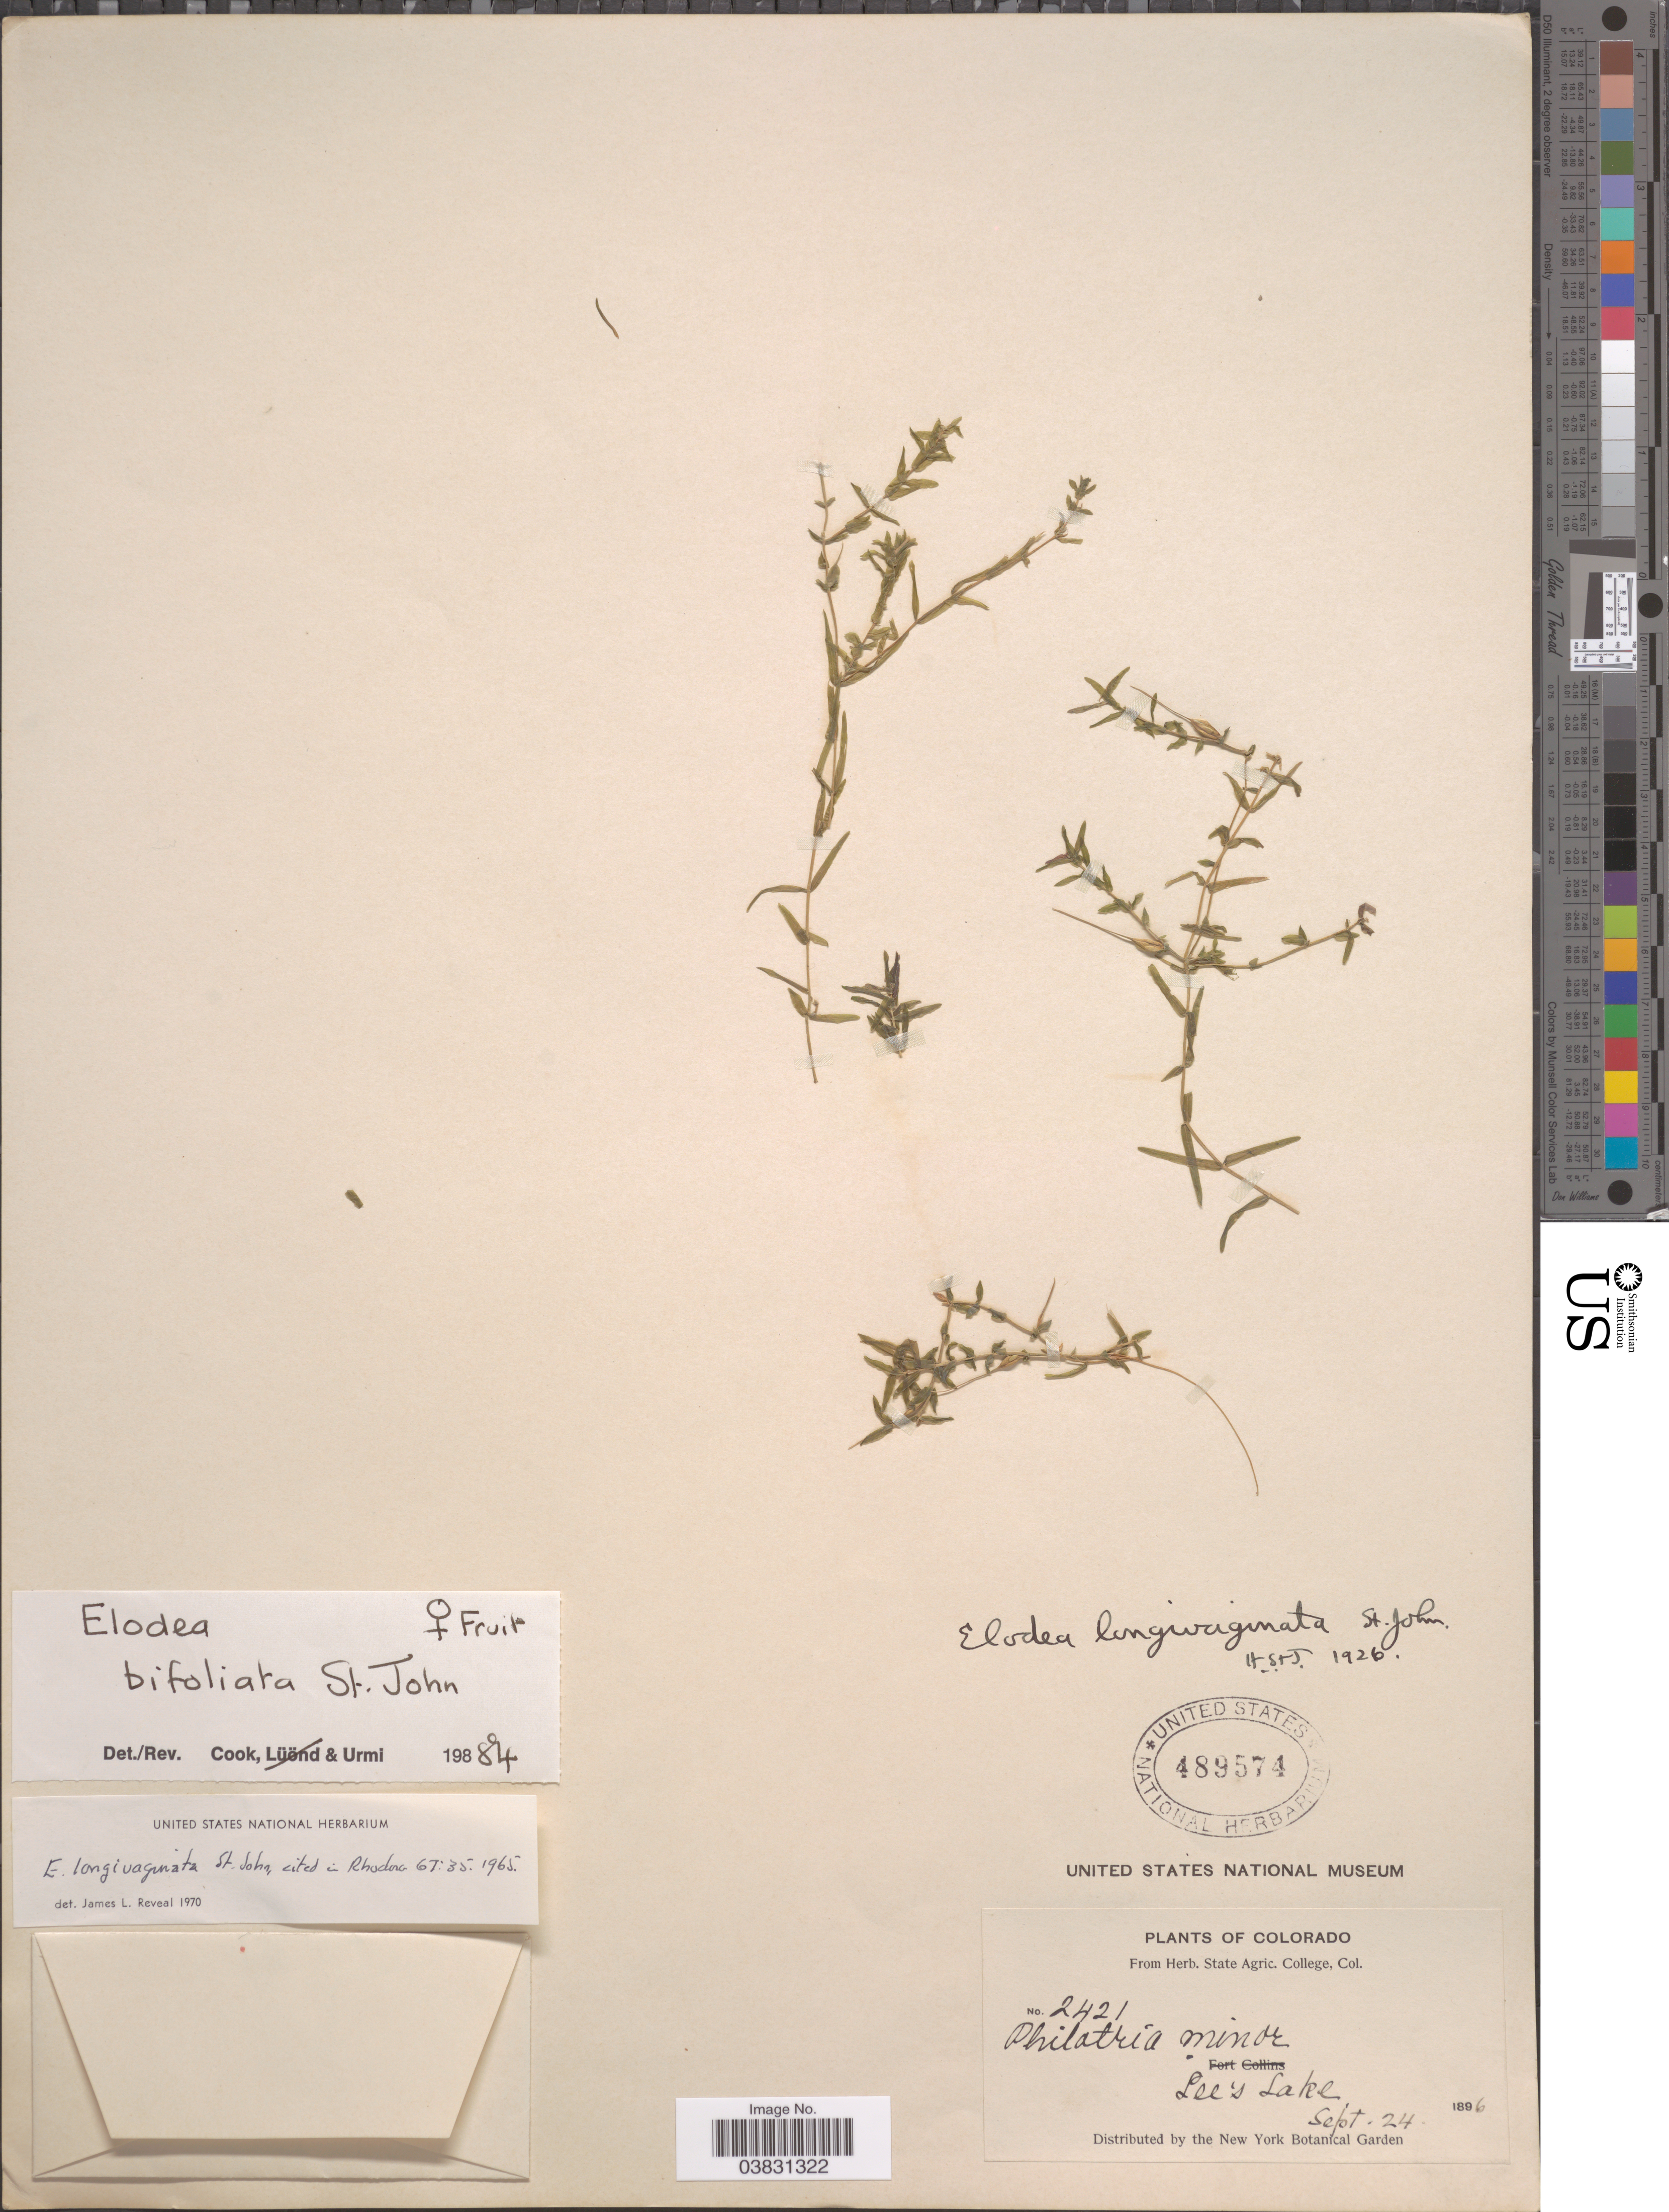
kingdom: Plantae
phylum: Tracheophyta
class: Liliopsida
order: Alismatales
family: Hydrocharitaceae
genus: Elodea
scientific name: Elodea bifoliata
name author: H. St. John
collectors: ex herb. State Agric. College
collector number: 2421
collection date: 1896-09-24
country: United States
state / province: Colorado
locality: Lee's Lake.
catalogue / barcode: US 489574